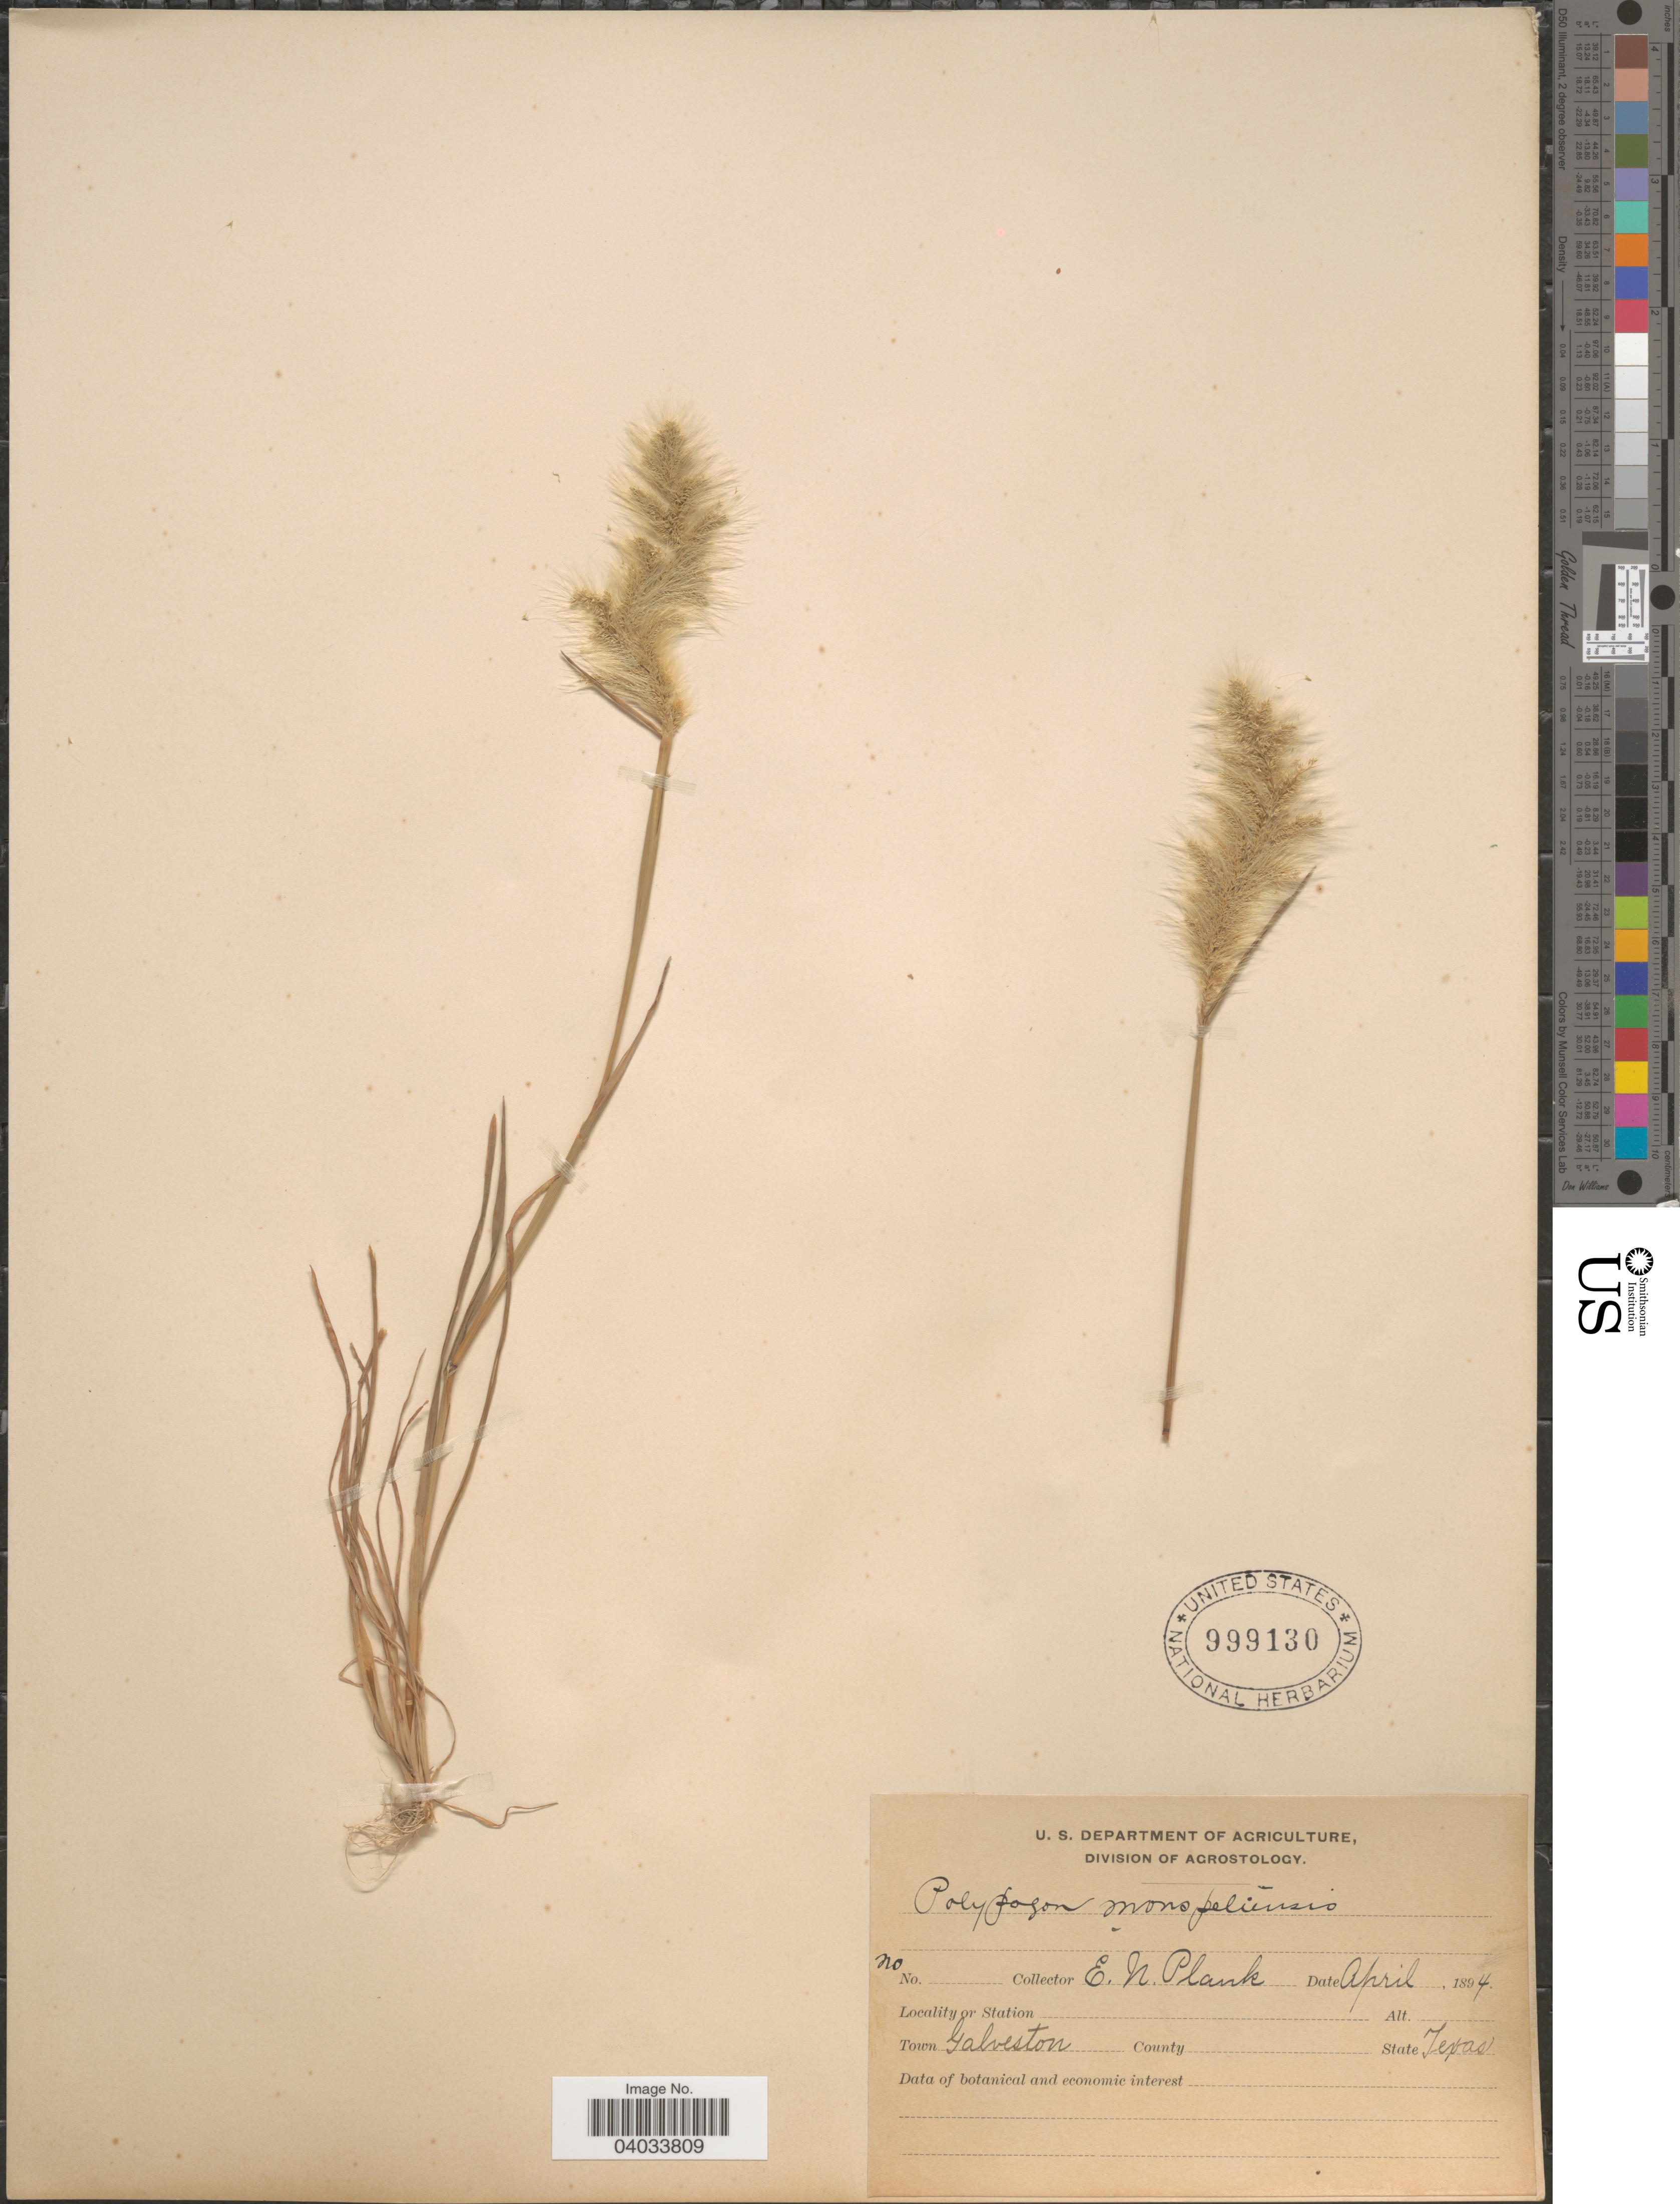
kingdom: Plantae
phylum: Tracheophyta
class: Liliopsida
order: Poales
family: Poaceae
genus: Polypogon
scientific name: Polypogon monspeliensis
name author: (L.) Desf.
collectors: E. Plank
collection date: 1894-04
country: United States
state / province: Texas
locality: Town Galveston.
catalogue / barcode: US 999130